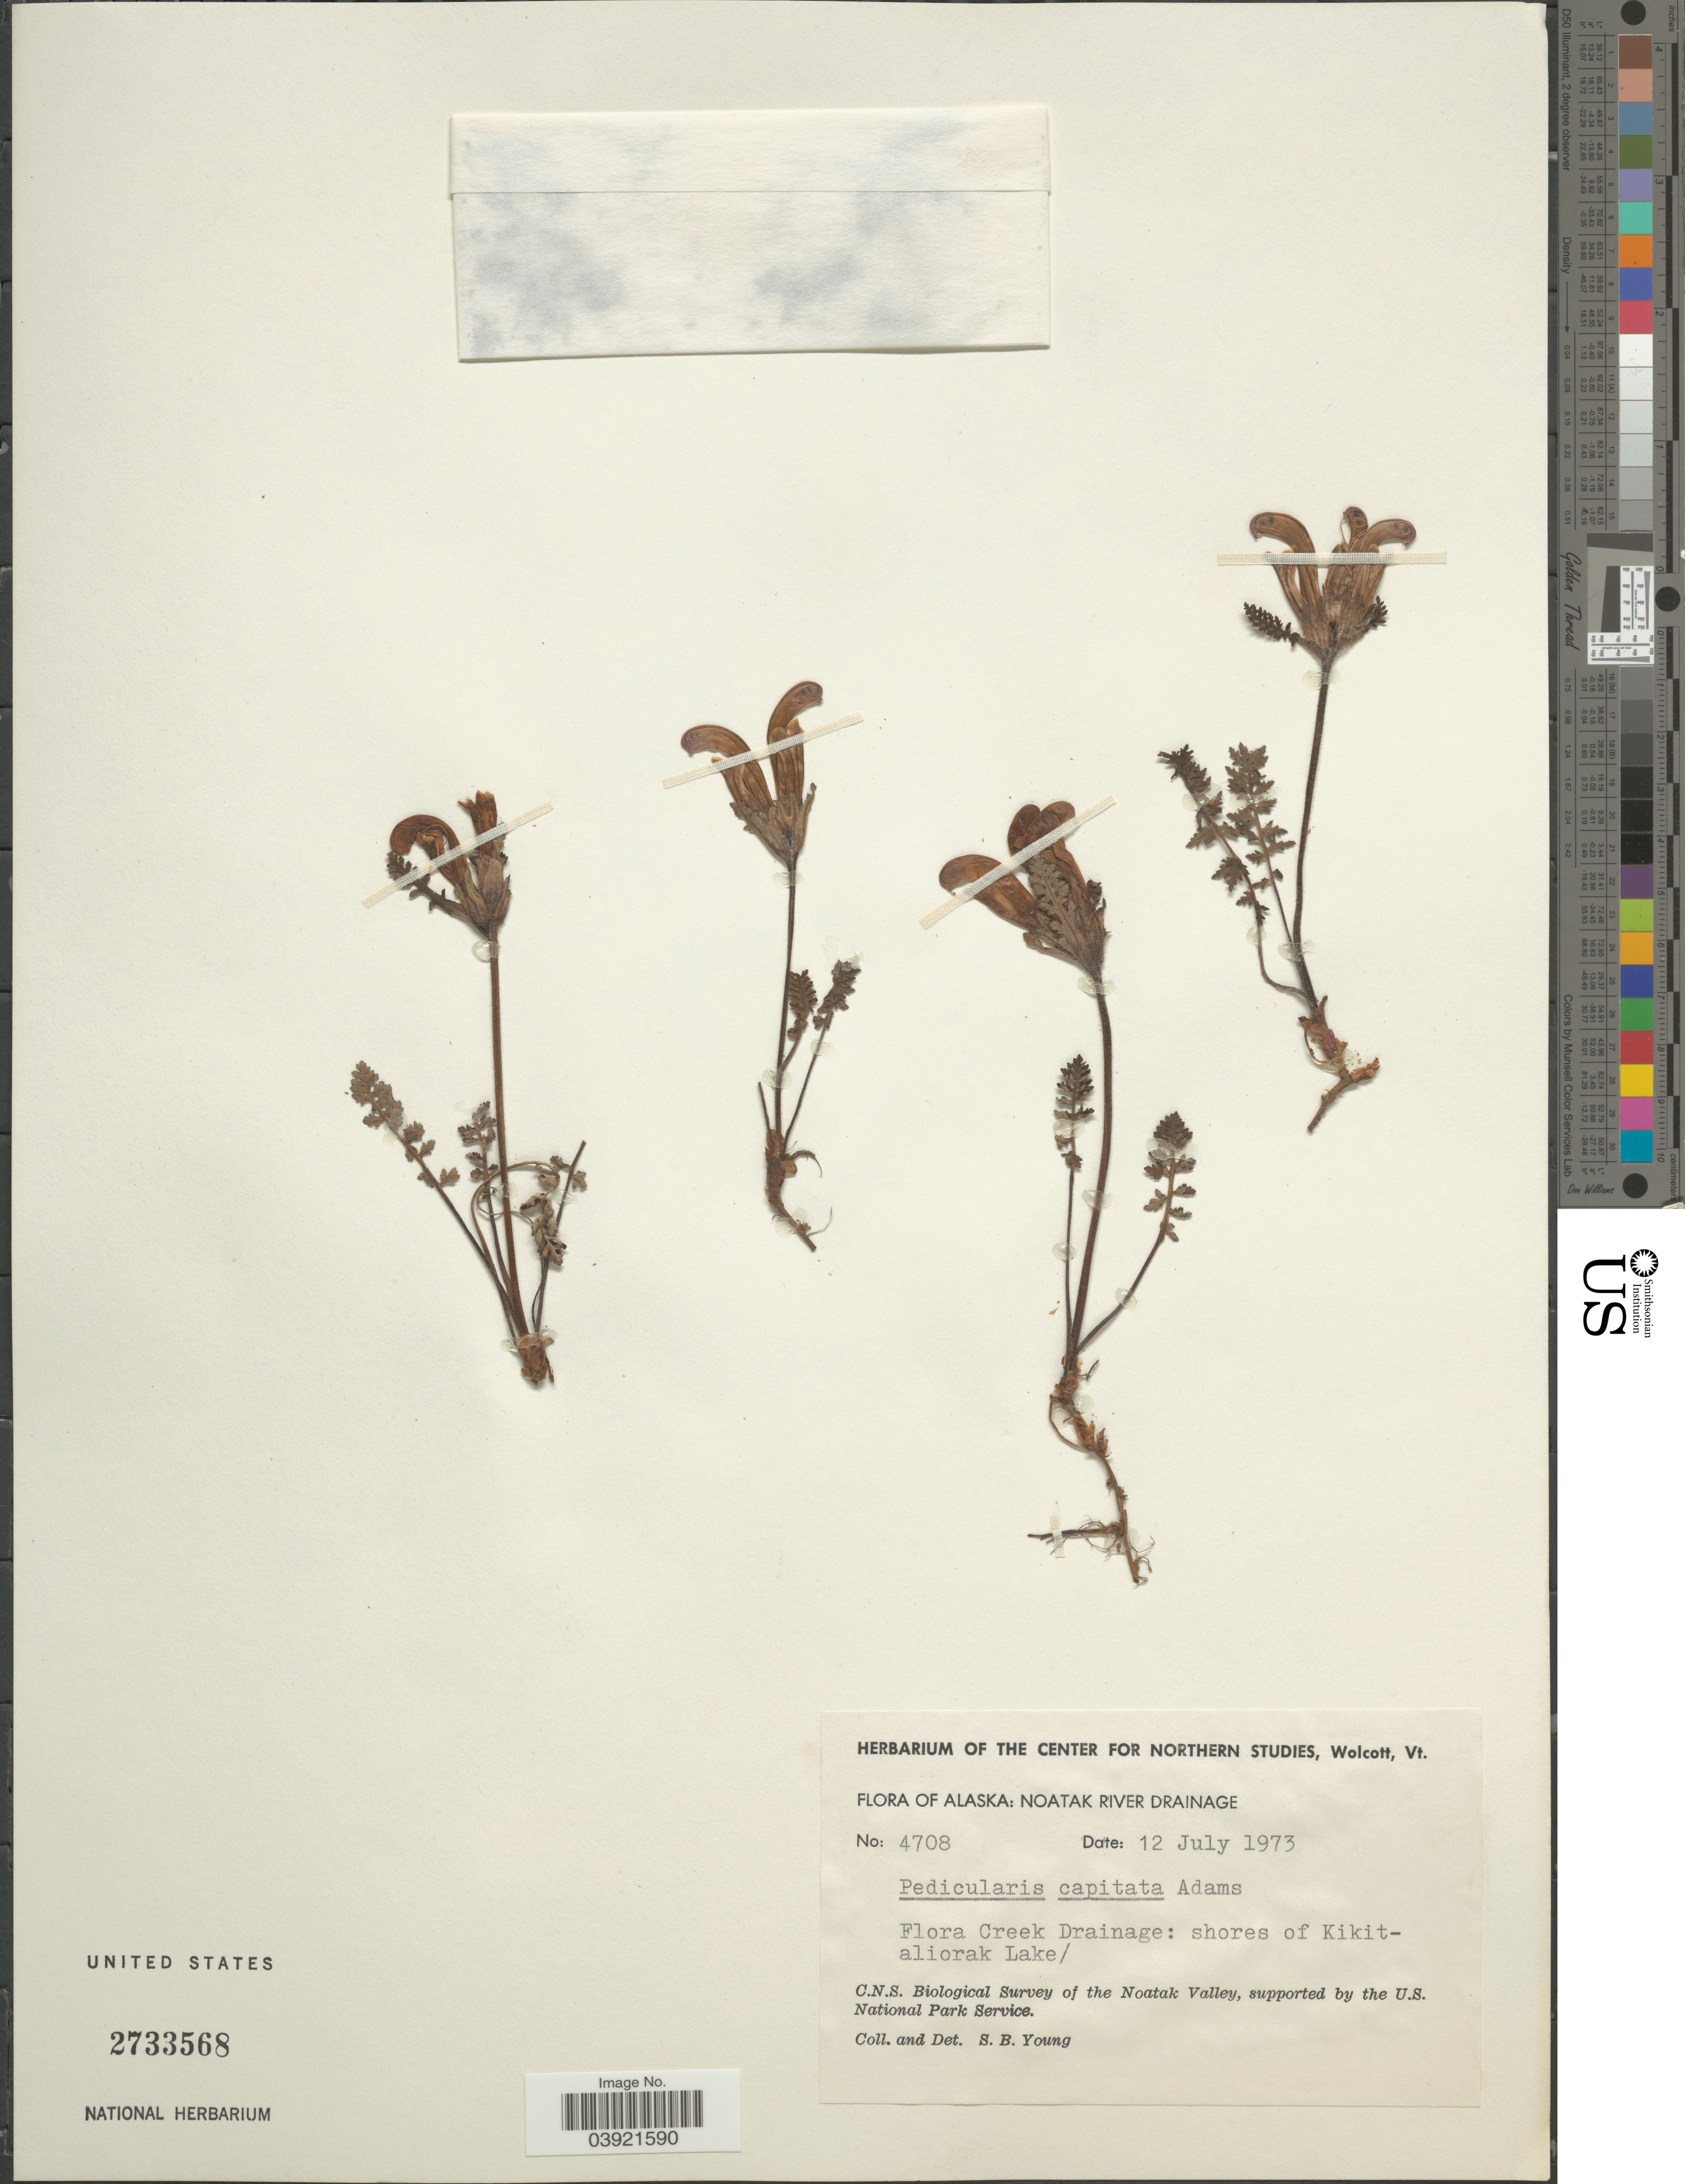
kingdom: Plantae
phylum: Tracheophyta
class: Magnoliopsida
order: Lamiales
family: Orobanchaceae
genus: Pedicularis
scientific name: Pedicularis capitata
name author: Adams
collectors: S. Young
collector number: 4708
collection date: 1973-07-12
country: United States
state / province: Alaska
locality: Noatak River Drainage. Flora Creek Drainage: shores of Kikitaliorak Lake. The Noatak Valley.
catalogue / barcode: US 2733568